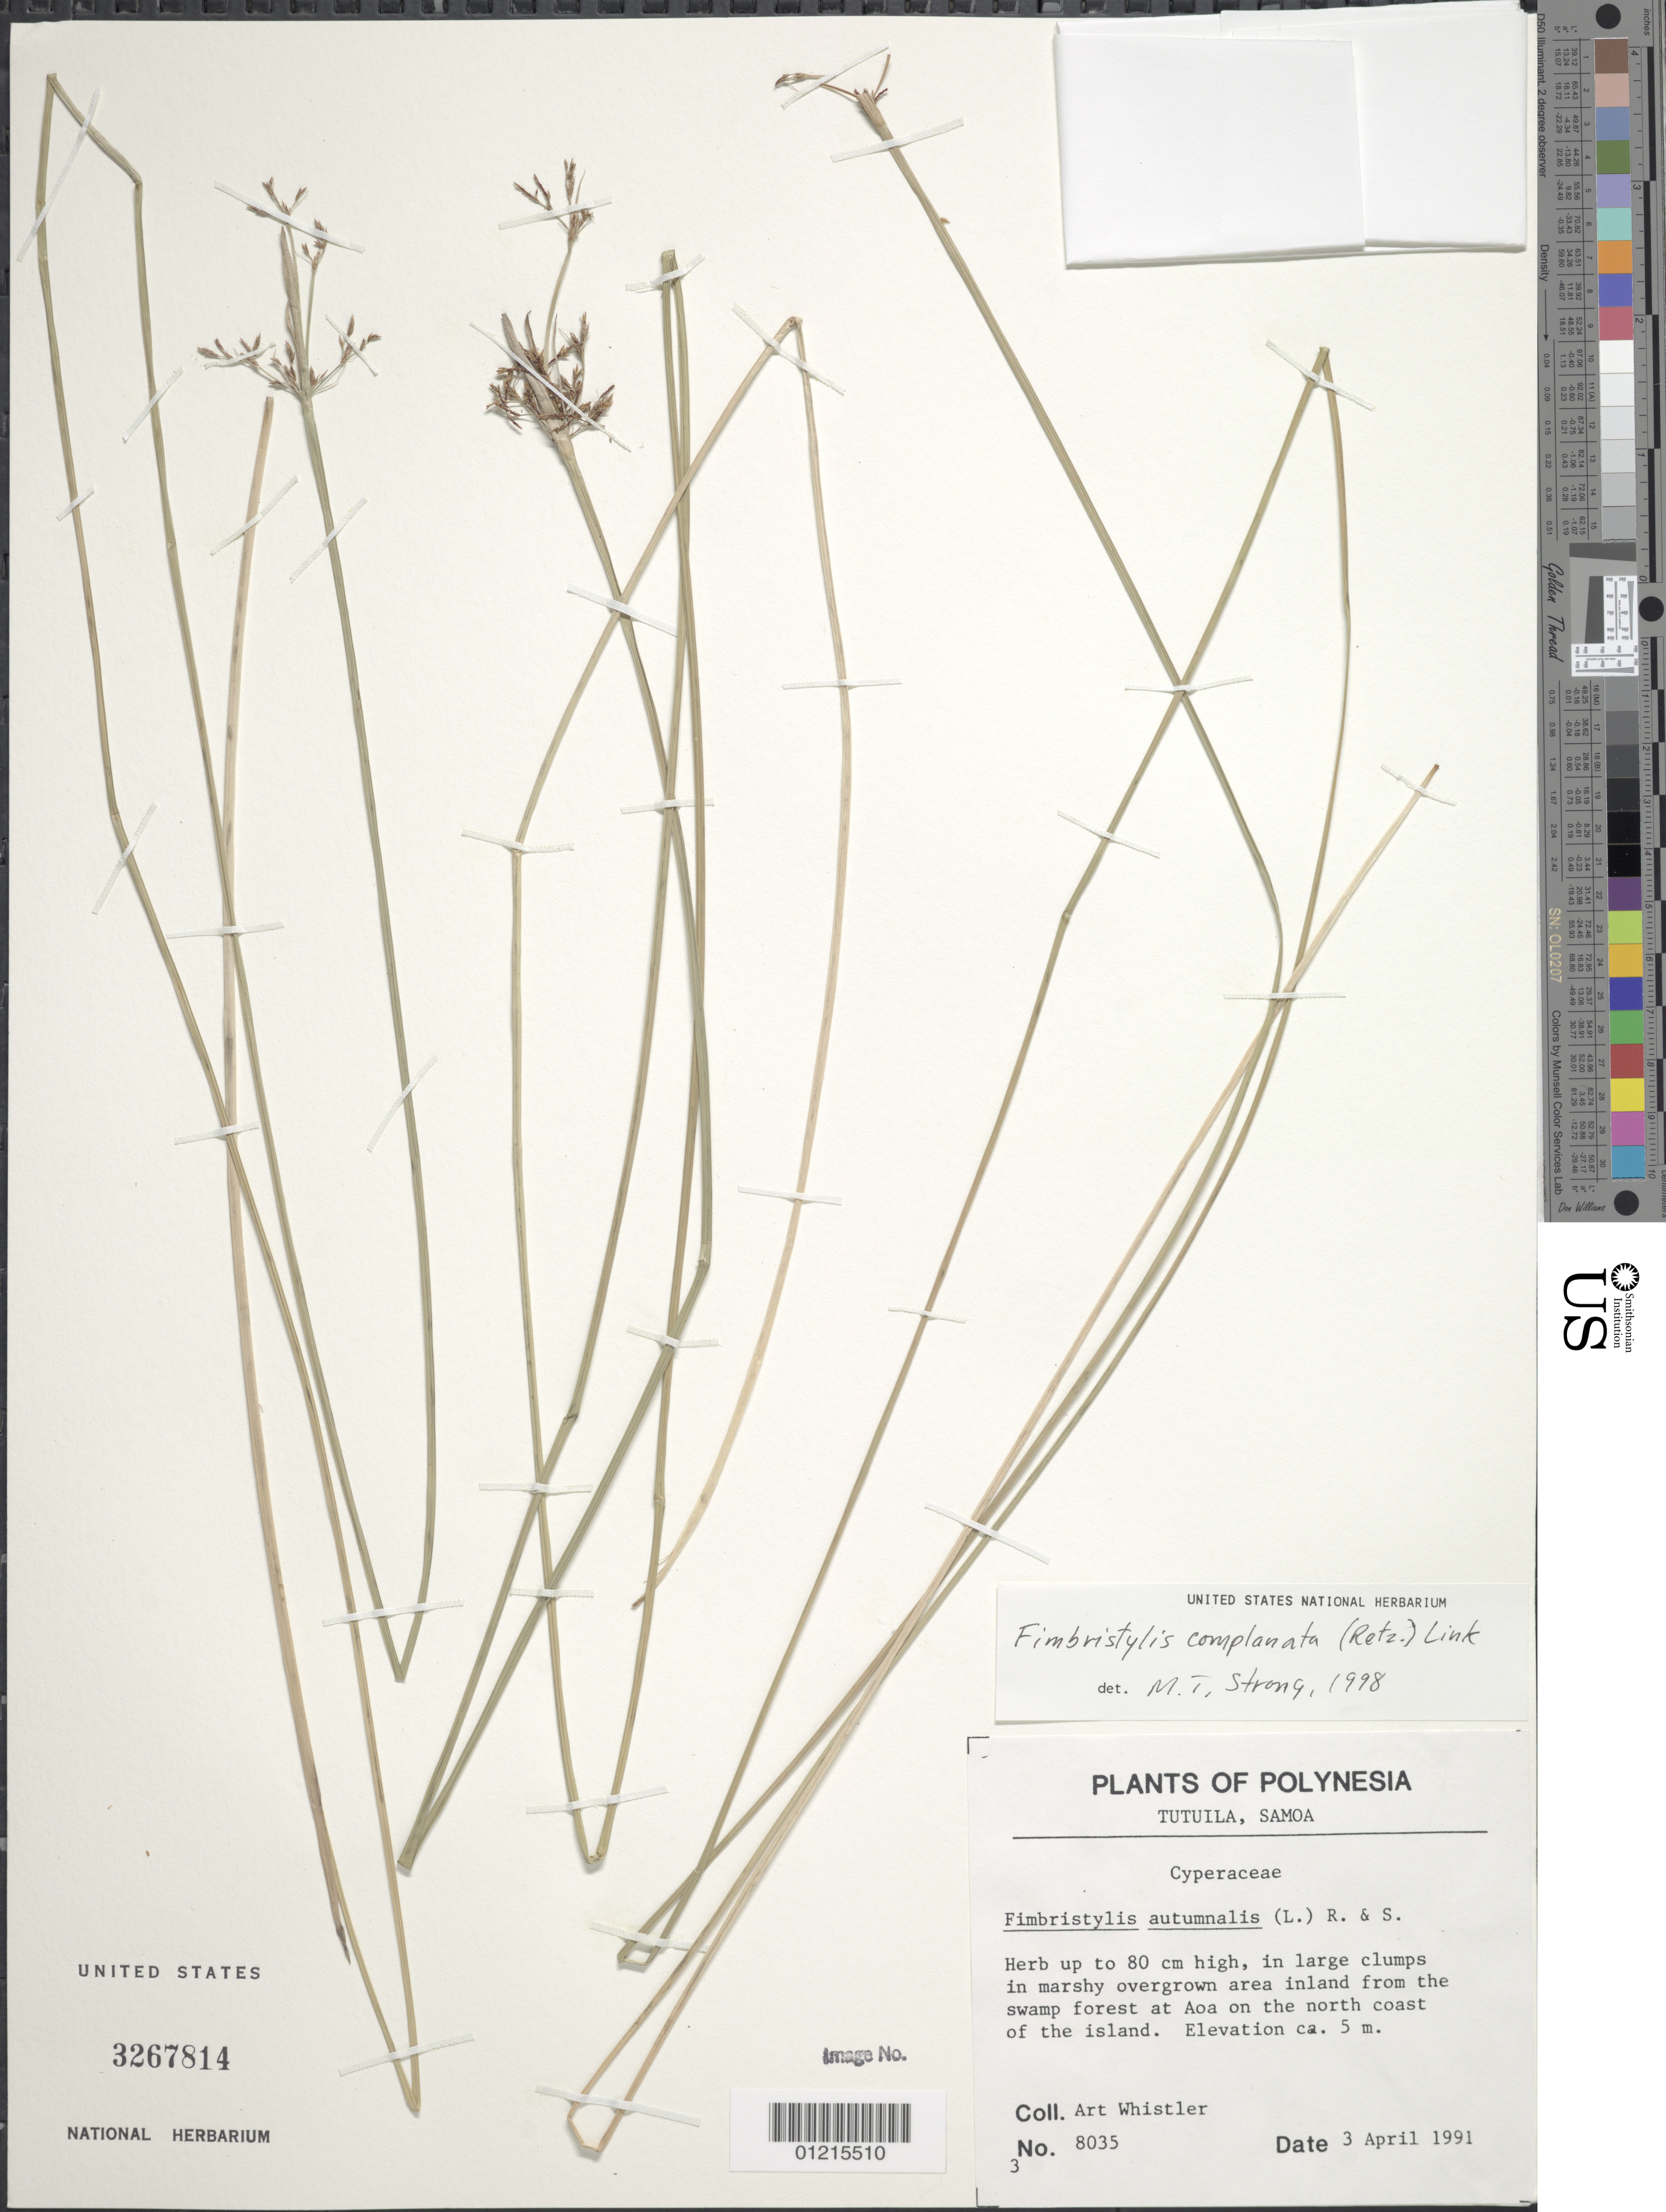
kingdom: Plantae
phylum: Tracheophyta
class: Liliopsida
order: Poales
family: Cyperaceae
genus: Fimbristylis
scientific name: Fimbristylis complanata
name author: (Retz.) Link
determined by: Strong, M. T., (US), Smithsonian Institution - National Museum of Natural History (UNITED STATES)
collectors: A. Whistler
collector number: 8035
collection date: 1991-04-03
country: American Samoa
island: Tutuila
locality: inland from the swamp forest at Aoa on the north coast of the island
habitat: Marshy overgrown area.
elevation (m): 5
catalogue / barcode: US 3267814